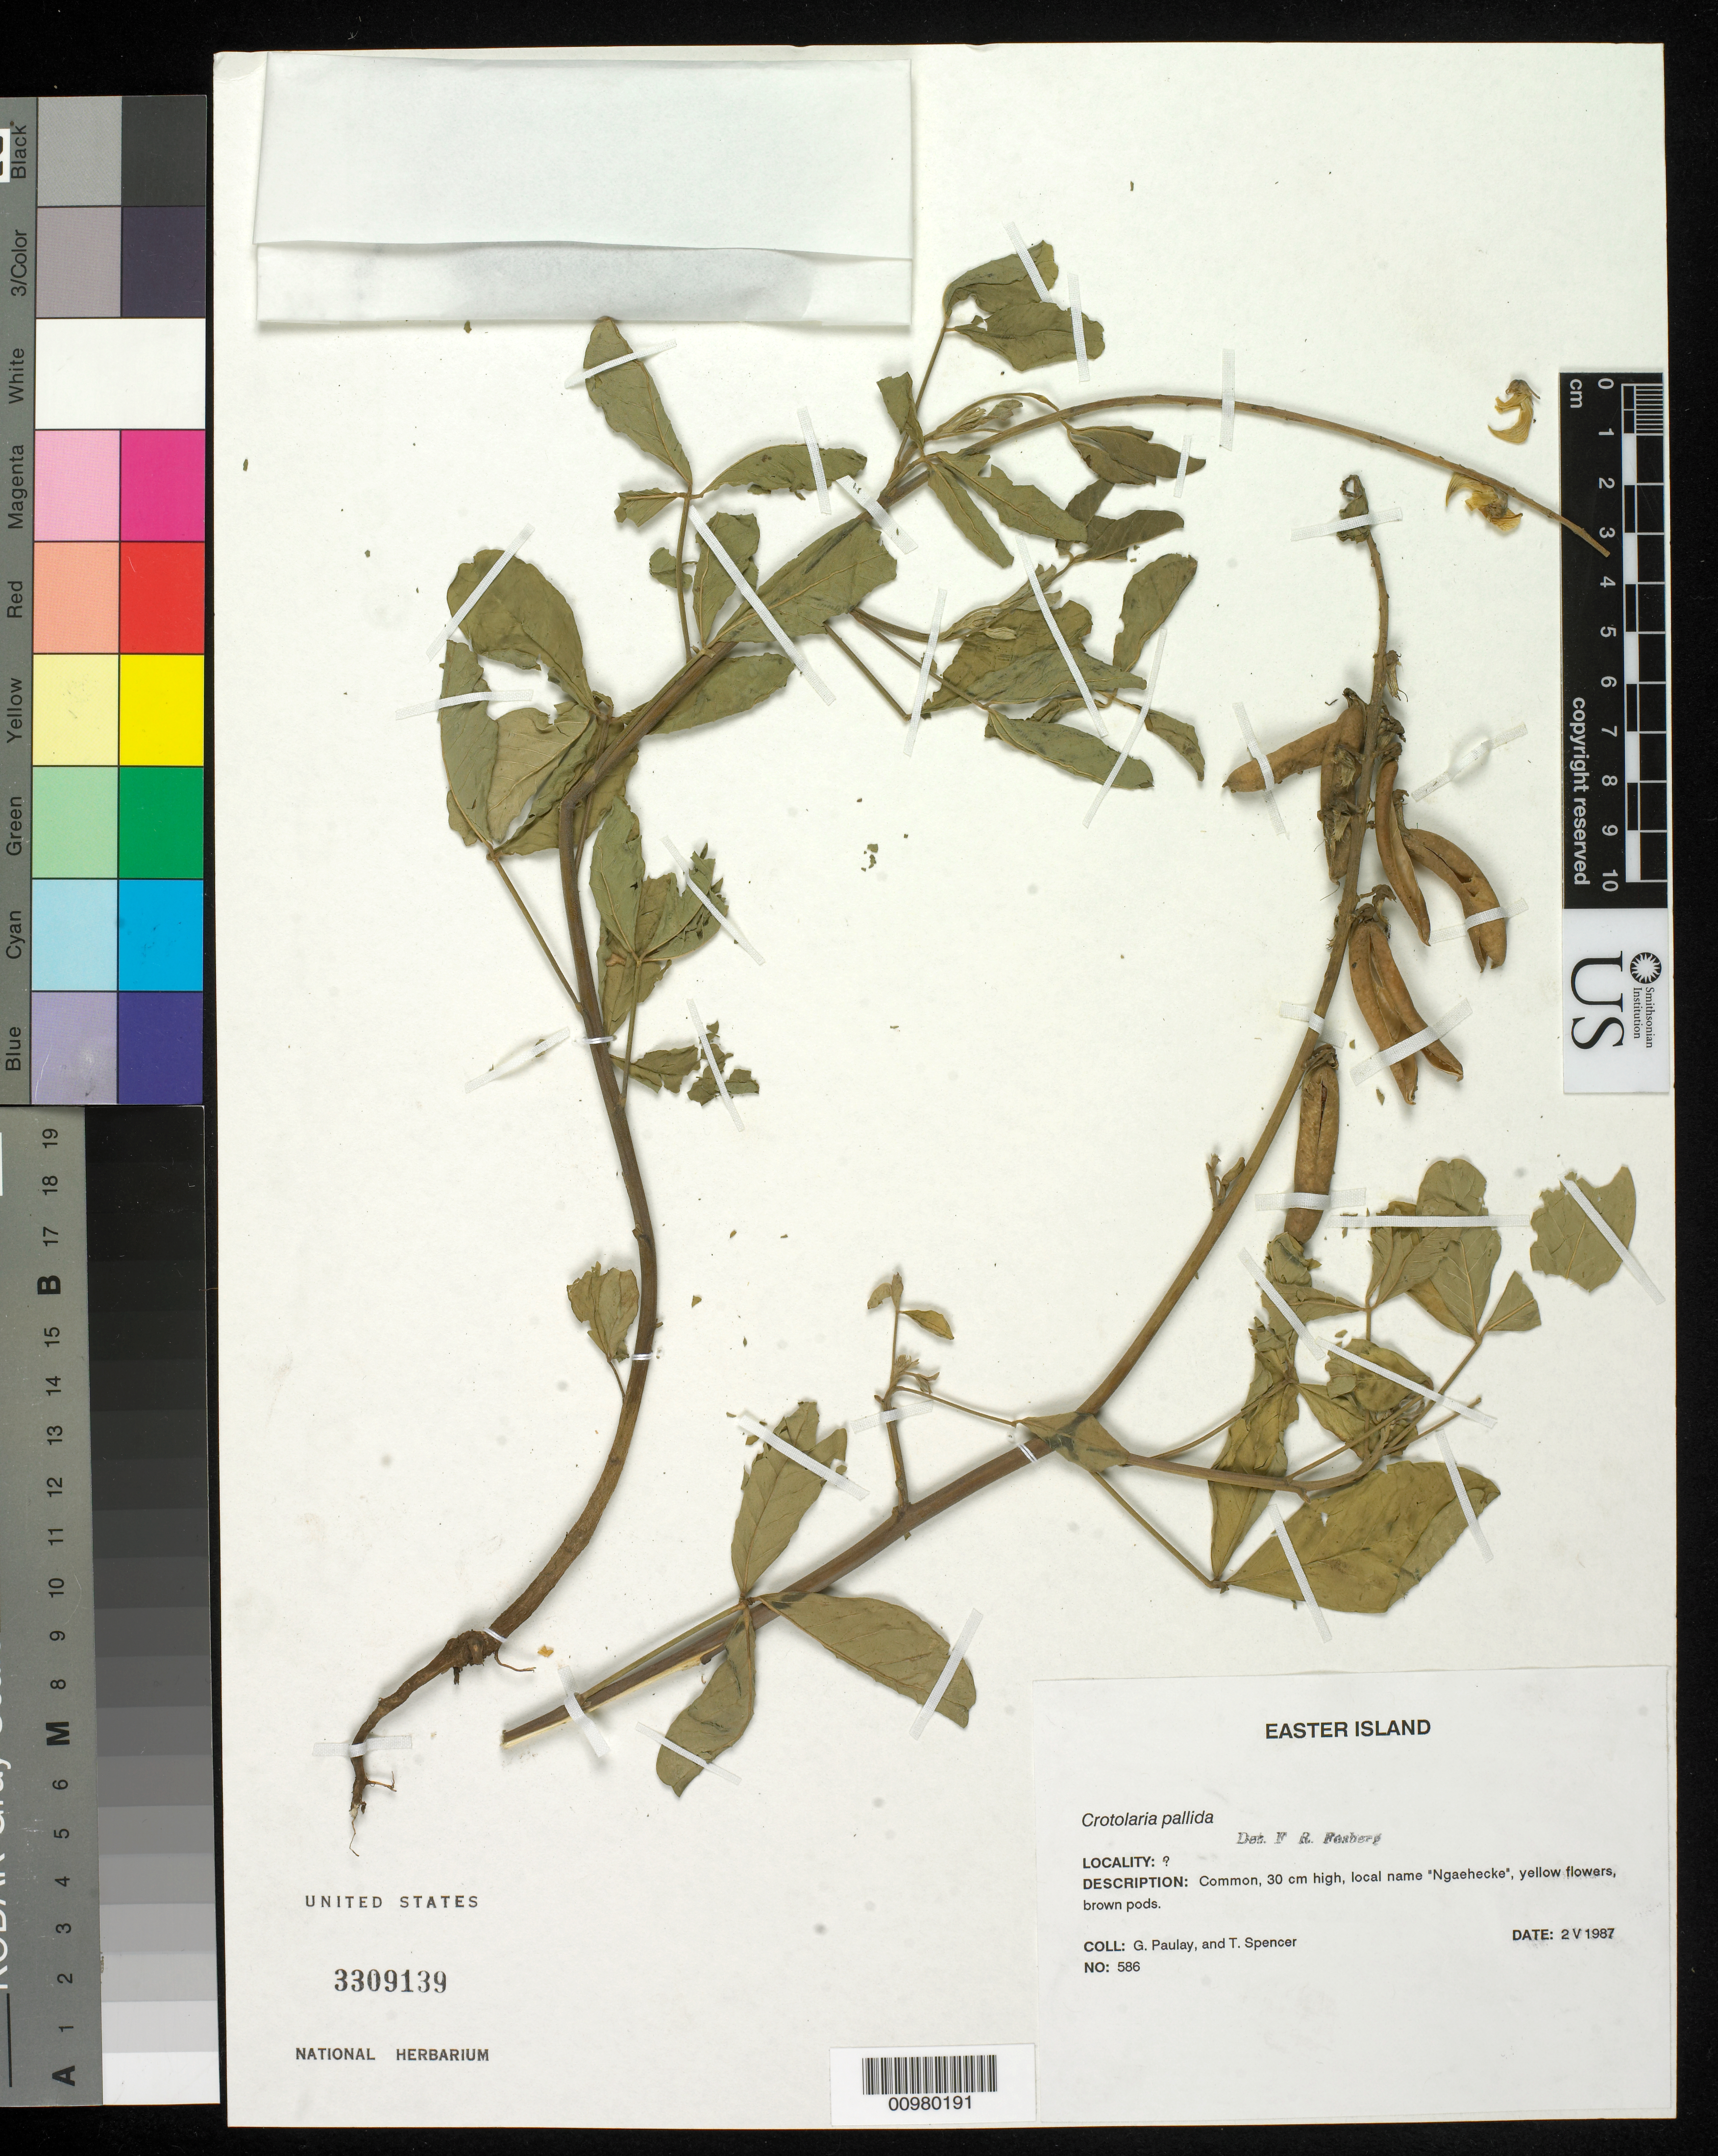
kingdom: Plantae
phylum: Tracheophyta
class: Magnoliopsida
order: Fabales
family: Fabaceae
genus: Crotalaria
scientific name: Crotalaria pallida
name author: Aiton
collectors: G. Paulay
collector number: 586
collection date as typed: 02 May 1987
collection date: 1987-05-02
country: Chile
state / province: Valparaíso (V)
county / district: Isla de Pascua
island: Pascua [Easter]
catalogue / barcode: US 3309139